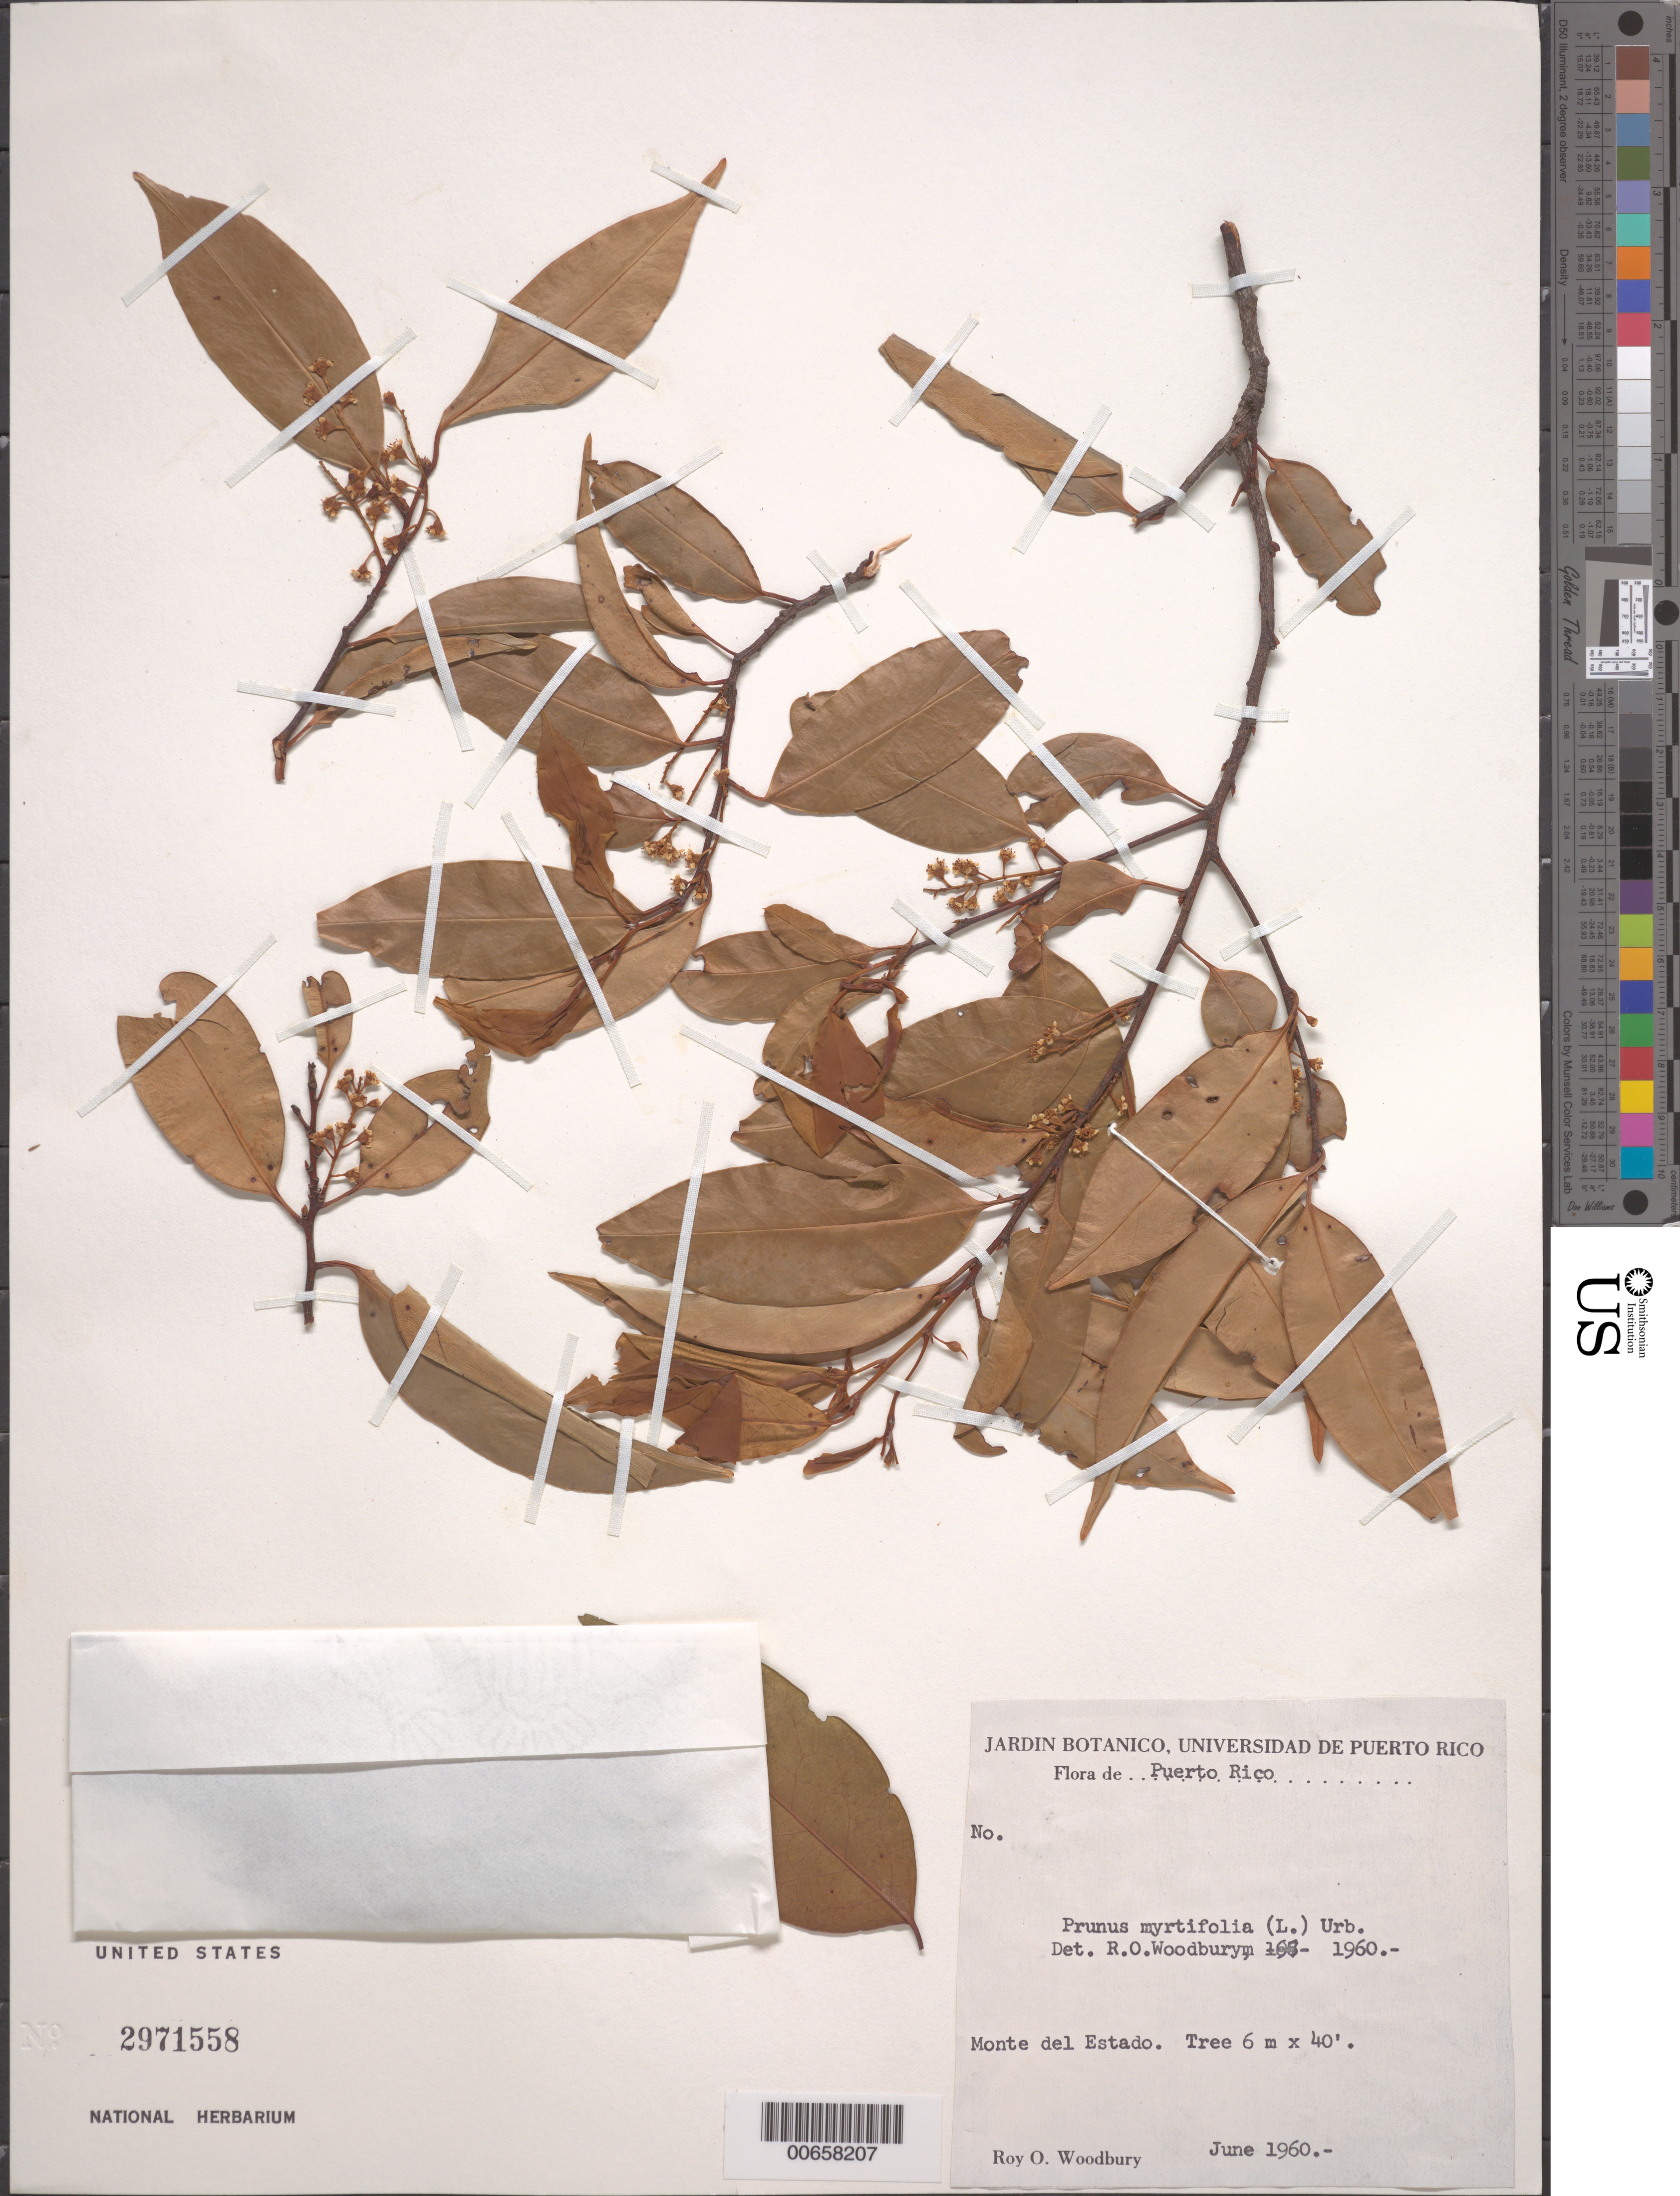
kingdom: Plantae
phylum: Tracheophyta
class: Magnoliopsida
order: Rosales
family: Rosaceae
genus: Prunus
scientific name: Prunus myrtifolia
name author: (L.) Urb.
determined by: Woodbury, R. O.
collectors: R. O. Woodbury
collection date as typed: Jun 1960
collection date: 1960-06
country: Puerto Rico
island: Greater Antilles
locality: Monte de Estado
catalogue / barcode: US 2971558